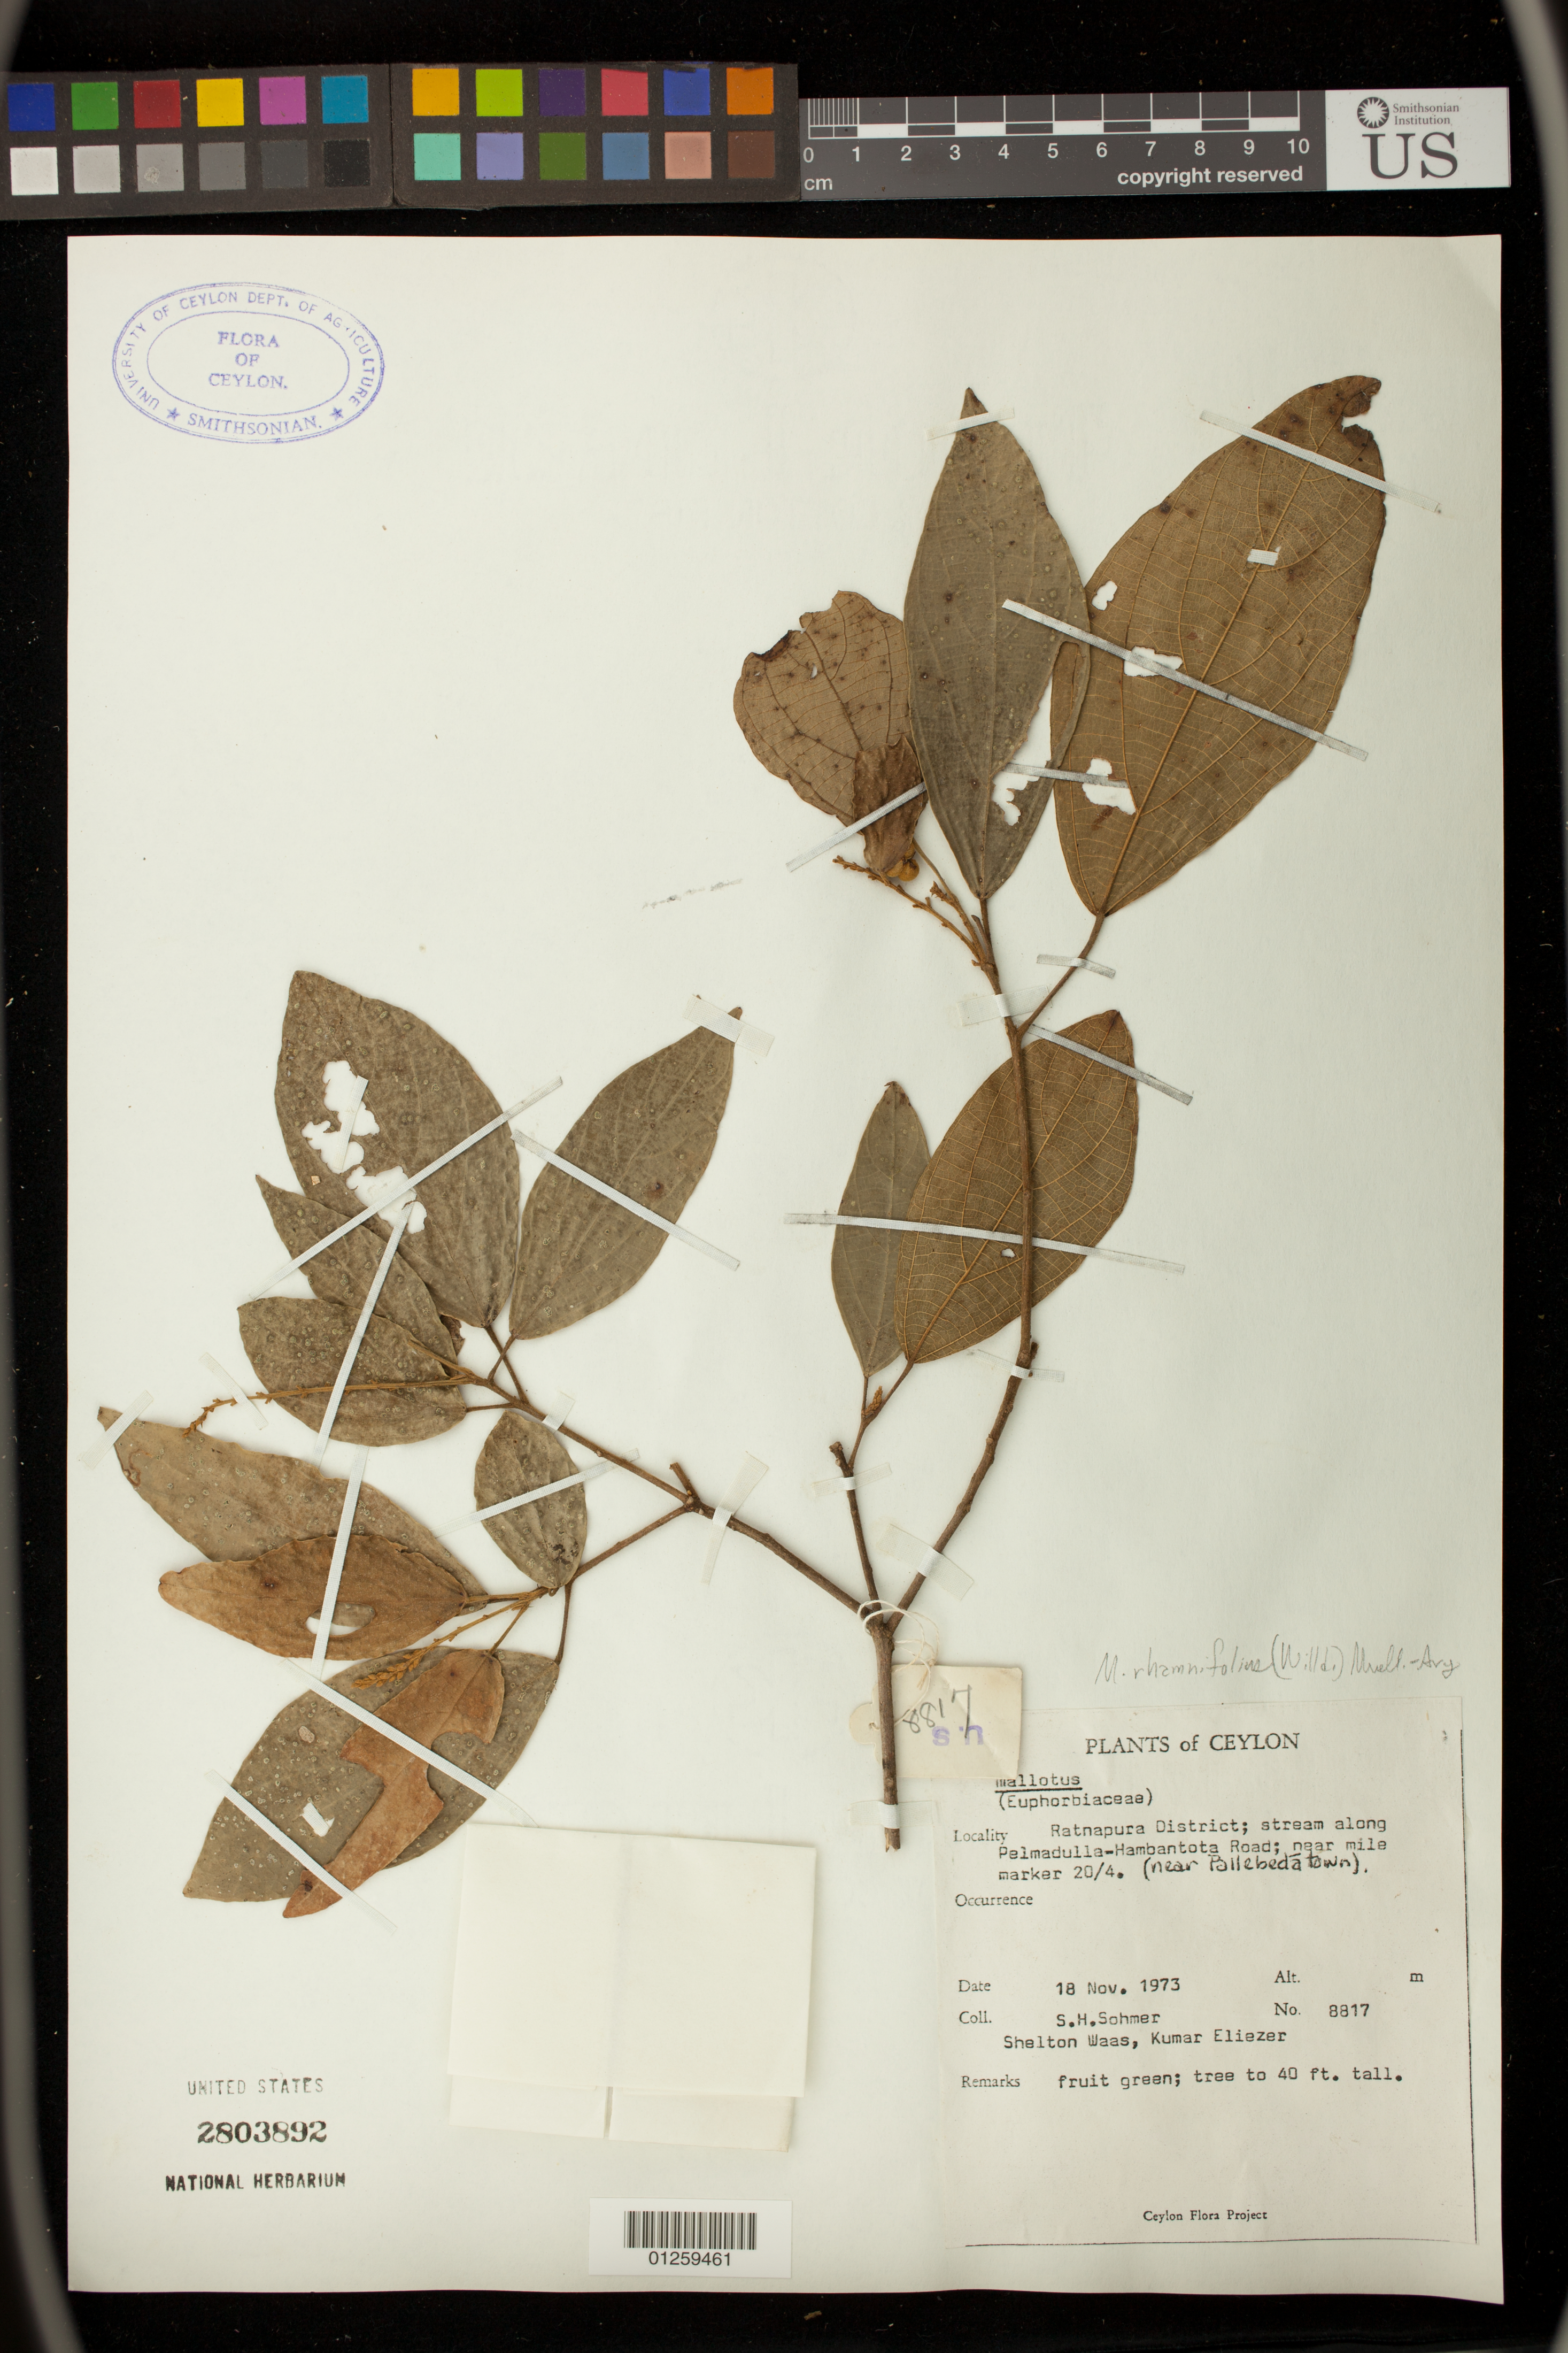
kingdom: Plantae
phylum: Tracheophyta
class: Magnoliopsida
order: Malpighiales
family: Euphorbiaceae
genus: Mallotus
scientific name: Mallotus rhamnifolius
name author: (Willd.) Müll. Arg.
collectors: S. H. Sohmer, S. Wass & K. Eliezer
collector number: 8817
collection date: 1973-11-18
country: Sri Lanka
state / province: Sabaragamuwa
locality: Ratnapura District; stream along Pelmadulla-Hambantota Road; near mile marker 20/4 (near Bilebedatown).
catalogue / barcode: US 2803892